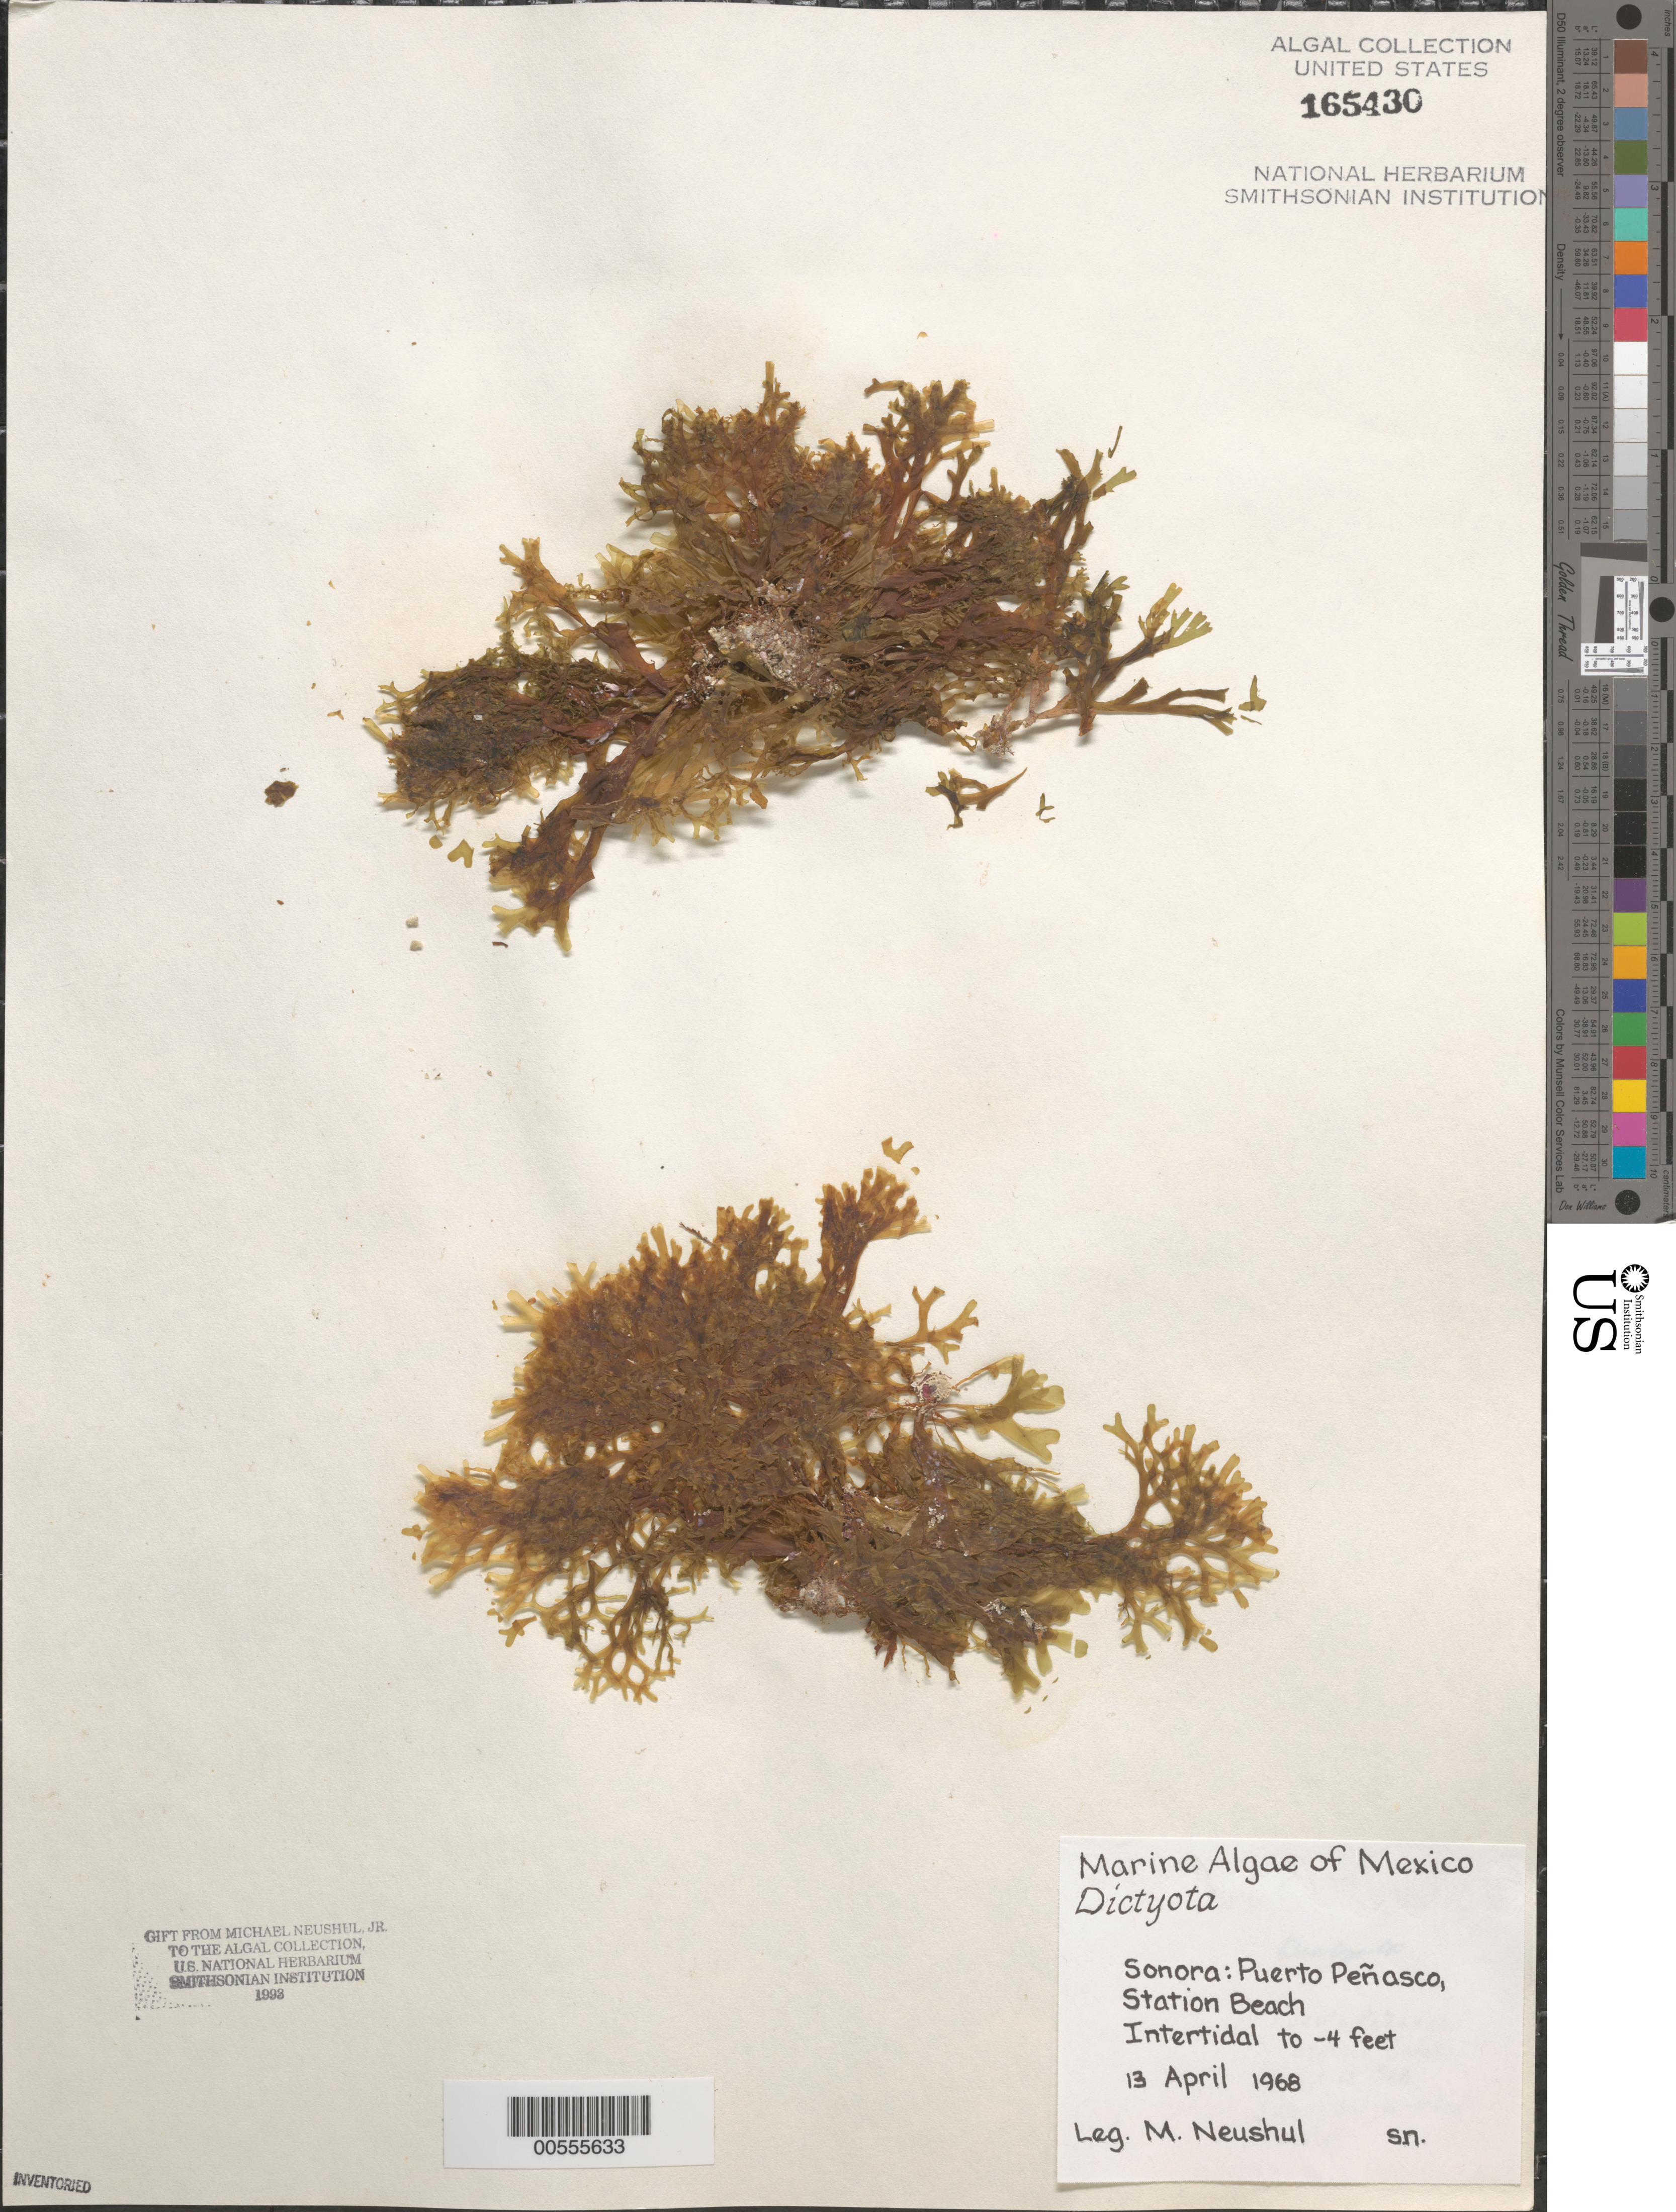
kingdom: Chromista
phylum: Ochrophyta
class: Phaeophyceae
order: Dictyotales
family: Dictyotaceae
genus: Dictyota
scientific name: Dictyota sp.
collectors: M. Neushul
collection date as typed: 13 Apr 1968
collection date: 1968-04-13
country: Mexico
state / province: Sonora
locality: Puerto Penasco, Playa Estacion (Station Beach)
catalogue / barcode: US 165430